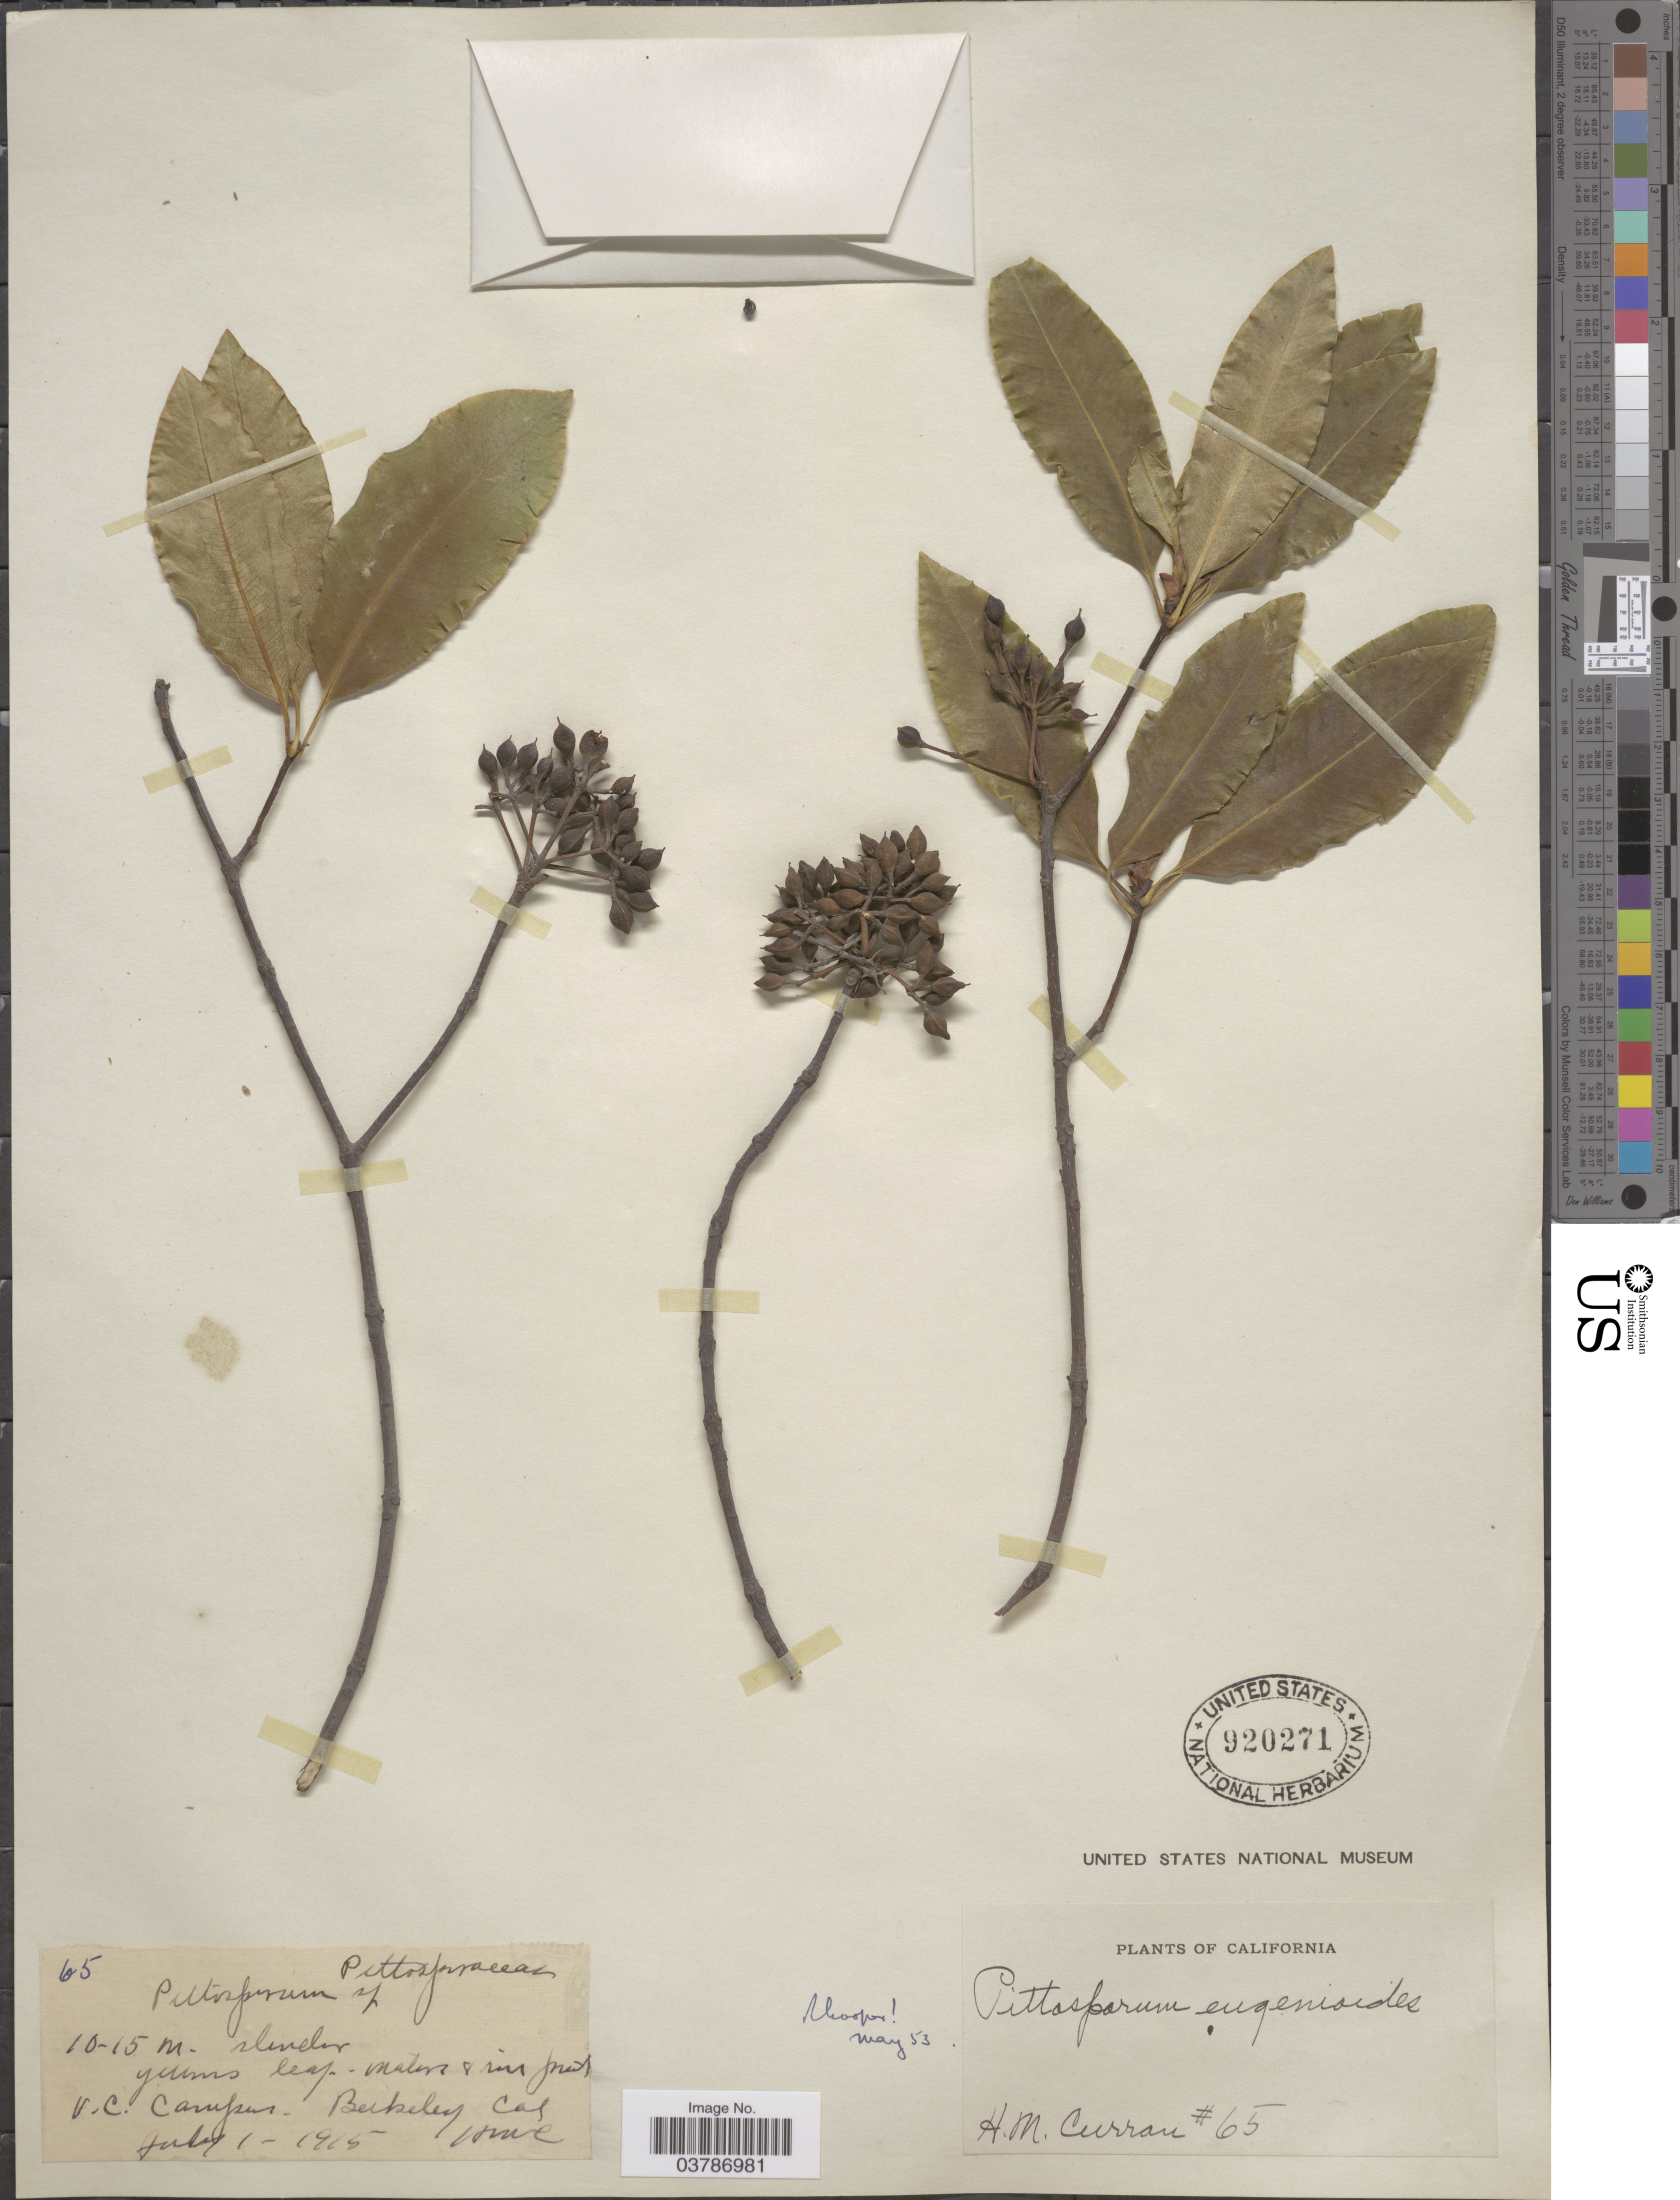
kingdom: Plantae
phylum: Tracheophyta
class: Magnoliopsida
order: Apiales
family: Pittosporaceae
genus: Pittosporum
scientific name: Pittosporum eugenioides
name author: A. Cunn.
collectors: H. M. Curran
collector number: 65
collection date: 1915-07-01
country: United States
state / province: California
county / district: Alameda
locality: V.C. Campus. Berkeley.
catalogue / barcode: US 920271